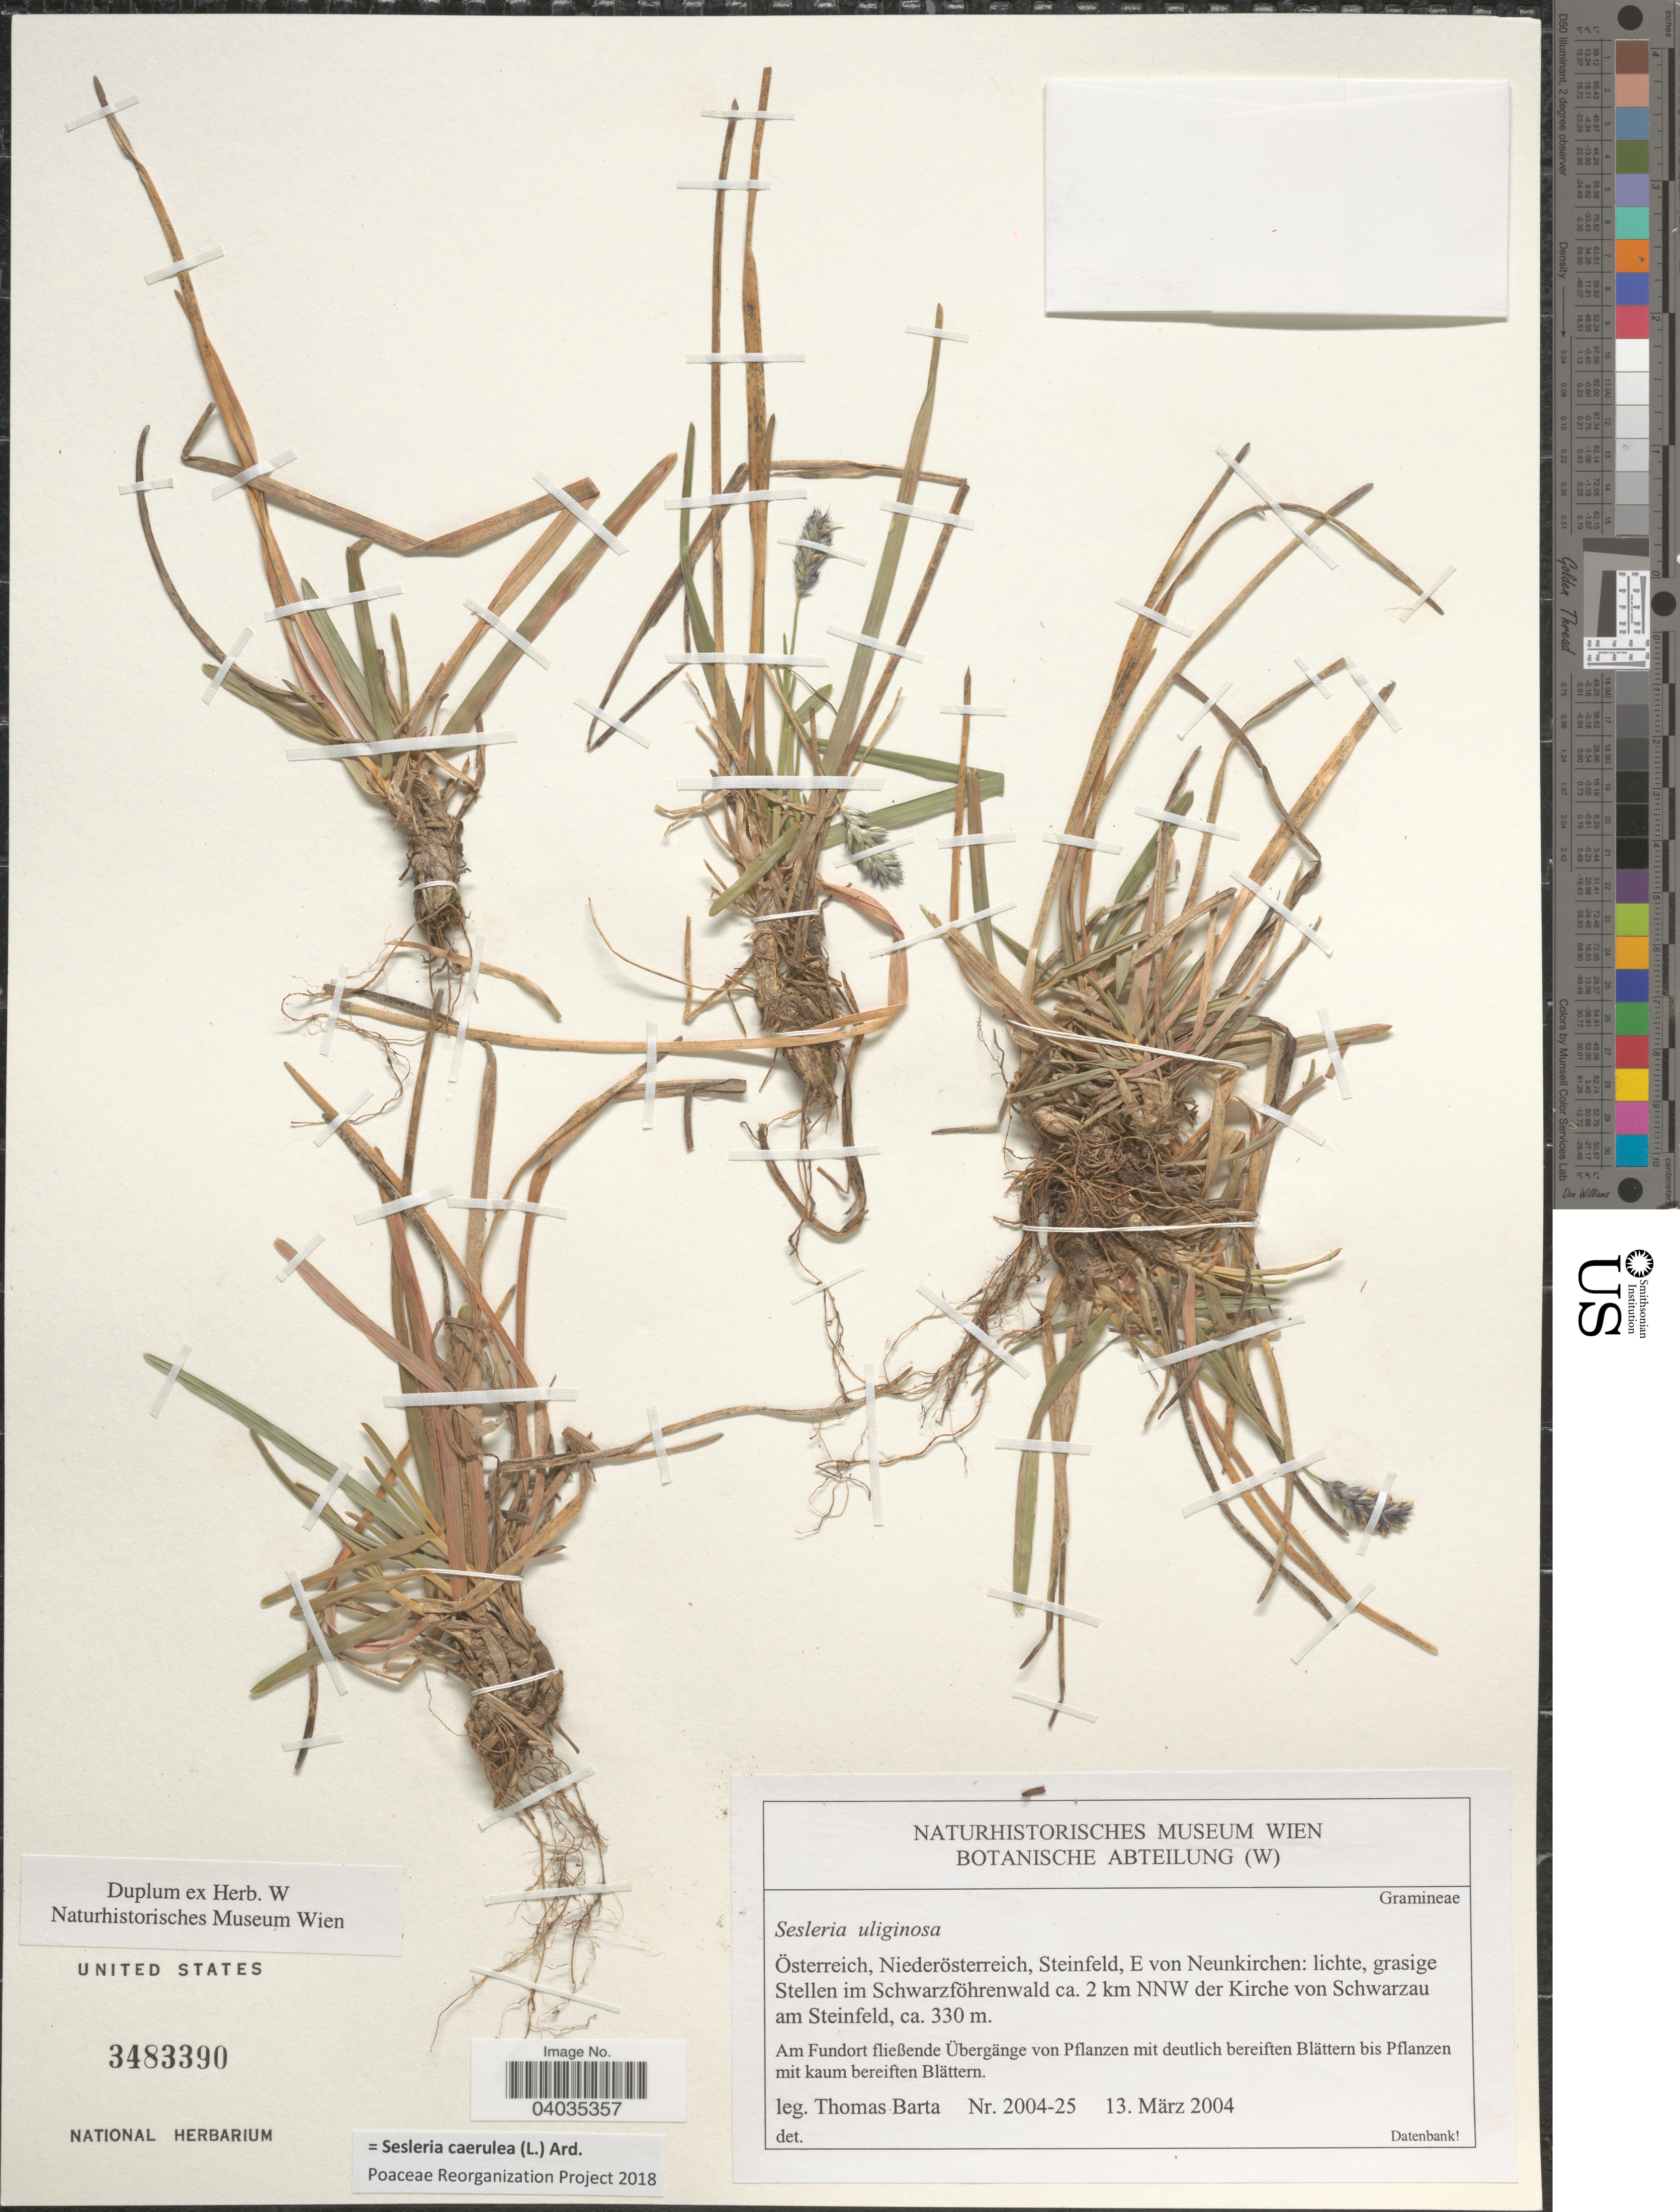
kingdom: Plantae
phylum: Tracheophyta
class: Liliopsida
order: Poales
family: Poaceae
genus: Sesleria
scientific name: Sesleria caerulea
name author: (L.) Ard.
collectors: T. Barta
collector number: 2004-25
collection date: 2004-03-13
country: Austria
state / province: Niederosterreich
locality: Österreich, Steinfeld, E von Neunkirchen: lichte, grasige Stellen im Schwarzföhrenwald ca. 2 km NNW der Kirche von Schwarzau am Steinfeld.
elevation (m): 330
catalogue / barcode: US 3483390